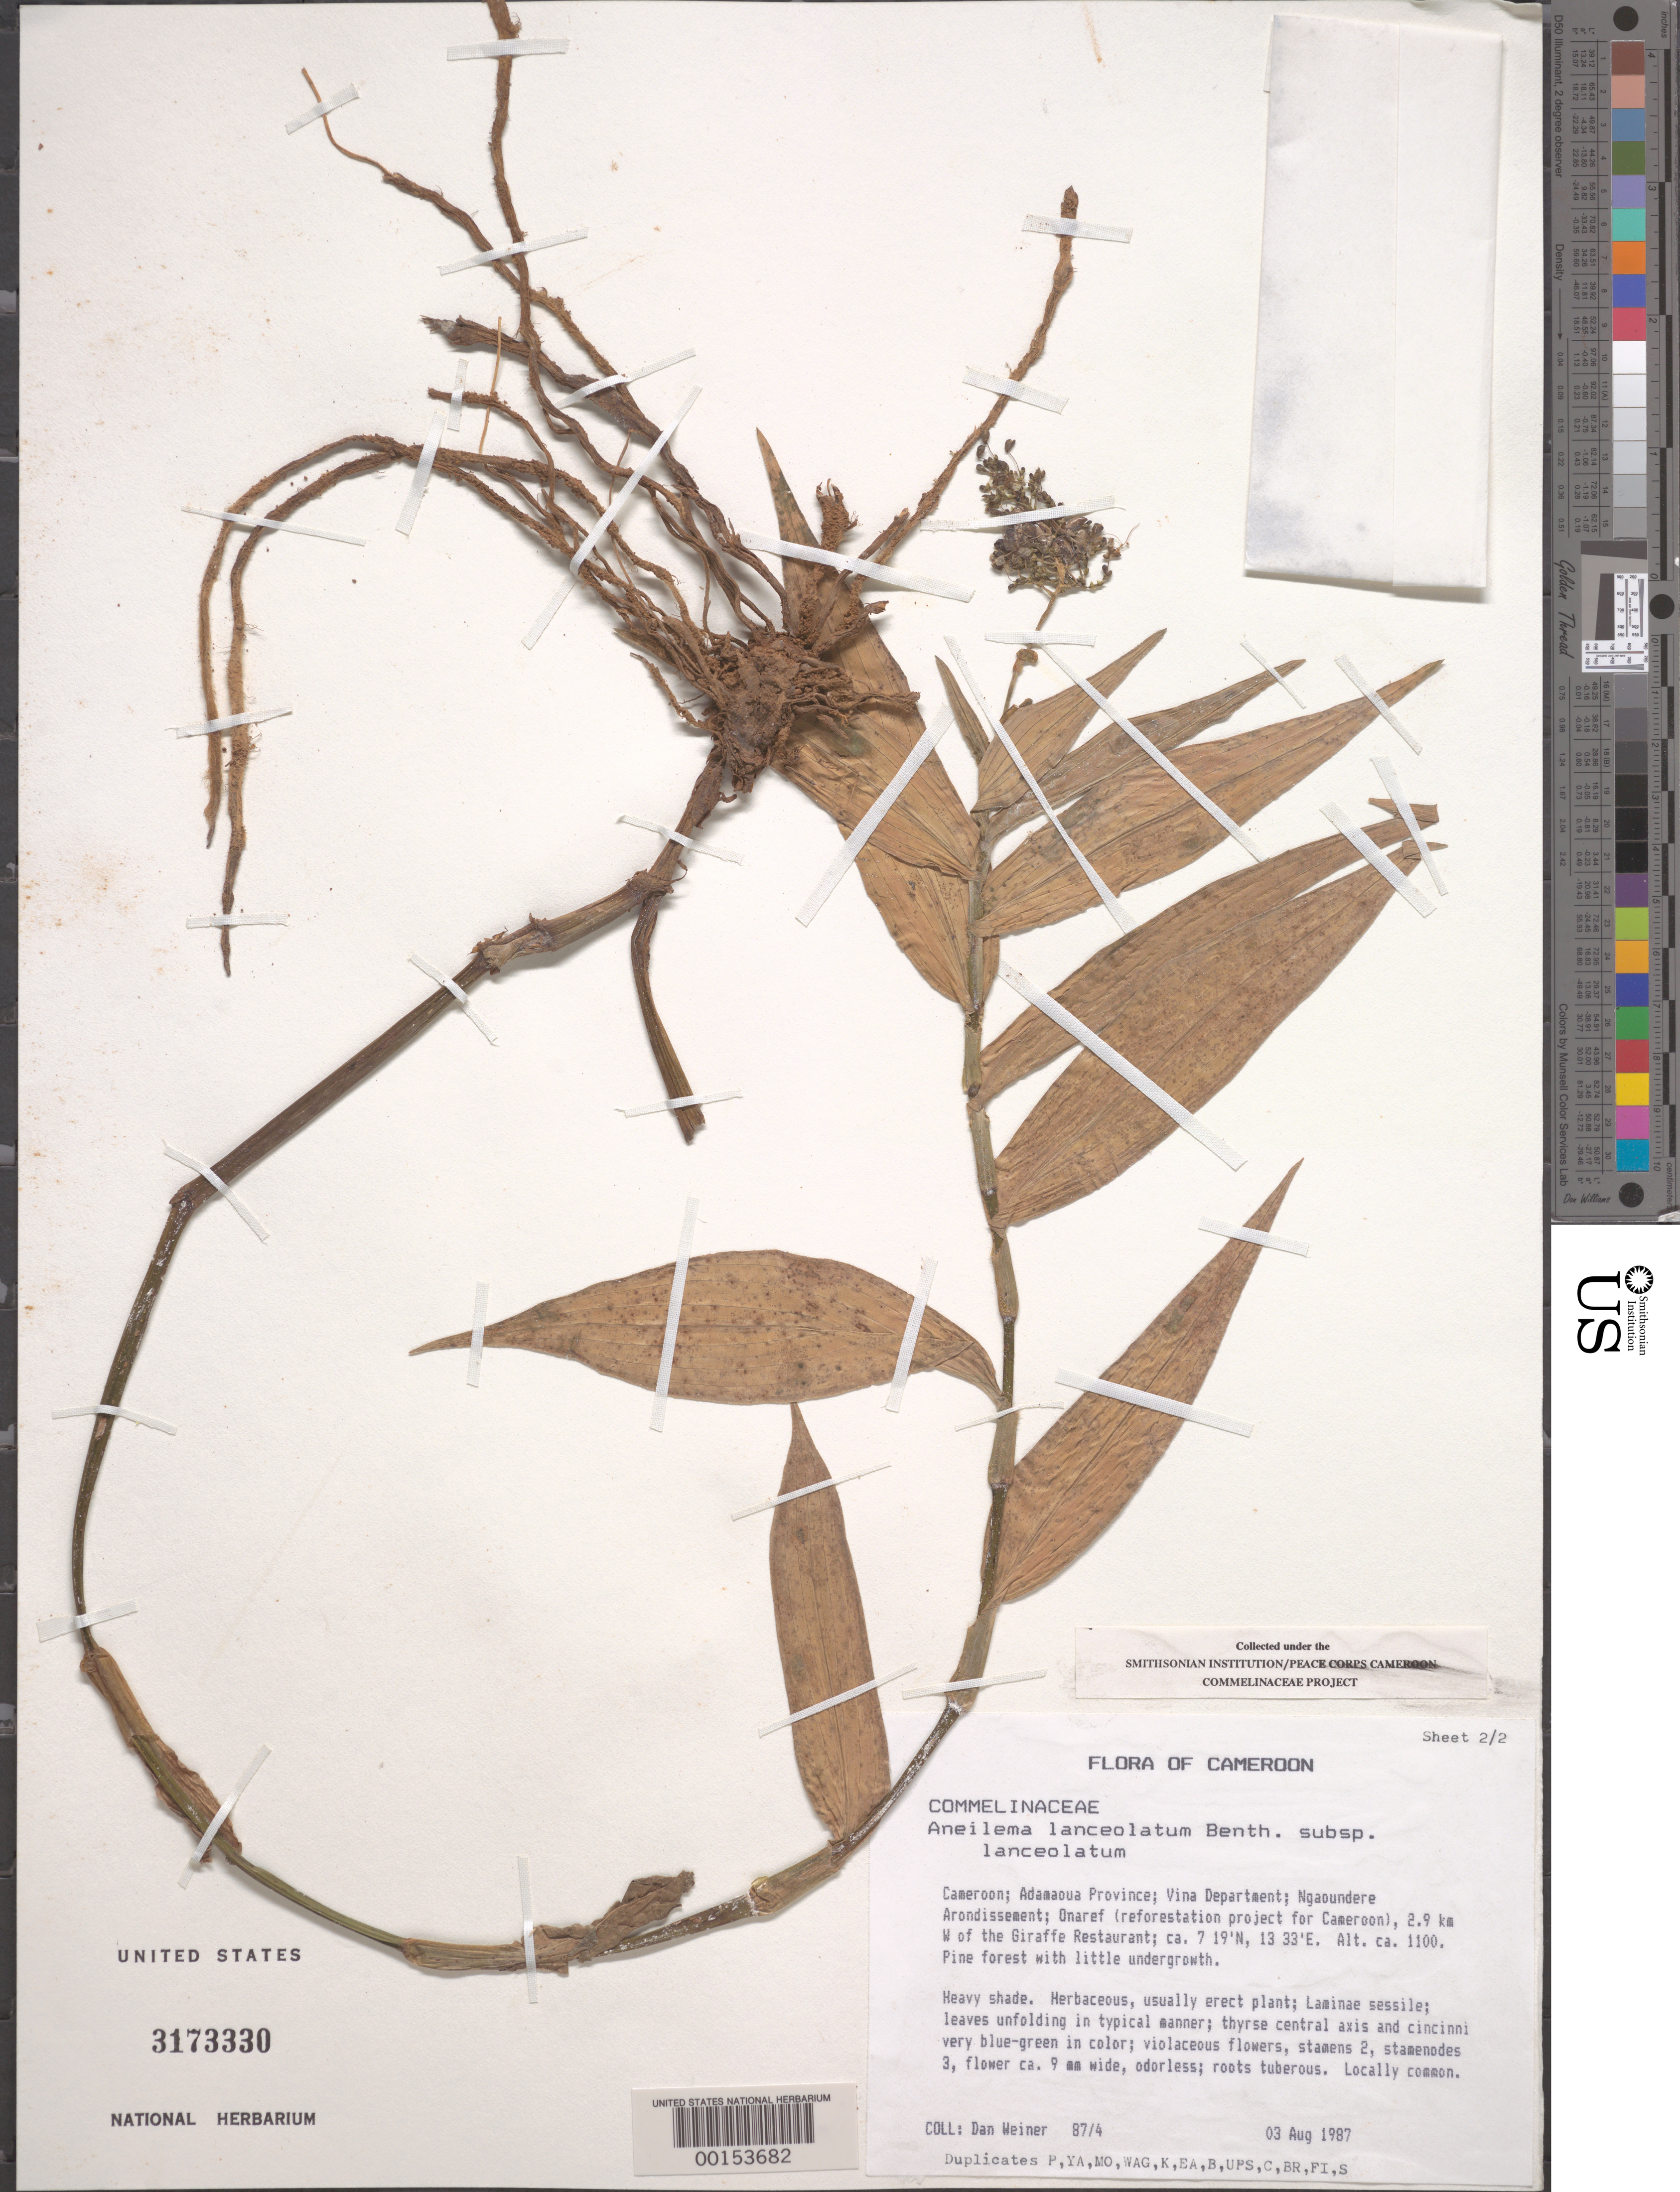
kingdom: Plantae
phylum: Tracheophyta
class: Liliopsida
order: Commelinales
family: Commelinaceae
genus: Aneilema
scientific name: Aneilema lanceolatum subsp. lanceolatum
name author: Benth.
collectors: D. Weiner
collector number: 87/4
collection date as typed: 03 Aug 1987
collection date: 1987-08-03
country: Cameroon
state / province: Adamawa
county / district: Vina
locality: Ngaoundere arondissement, onaref (reforestation project for cameroon), 2.9 km w of giraffe restaurant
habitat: Pine forest with little undergrowth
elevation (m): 1100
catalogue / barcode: US 3173330